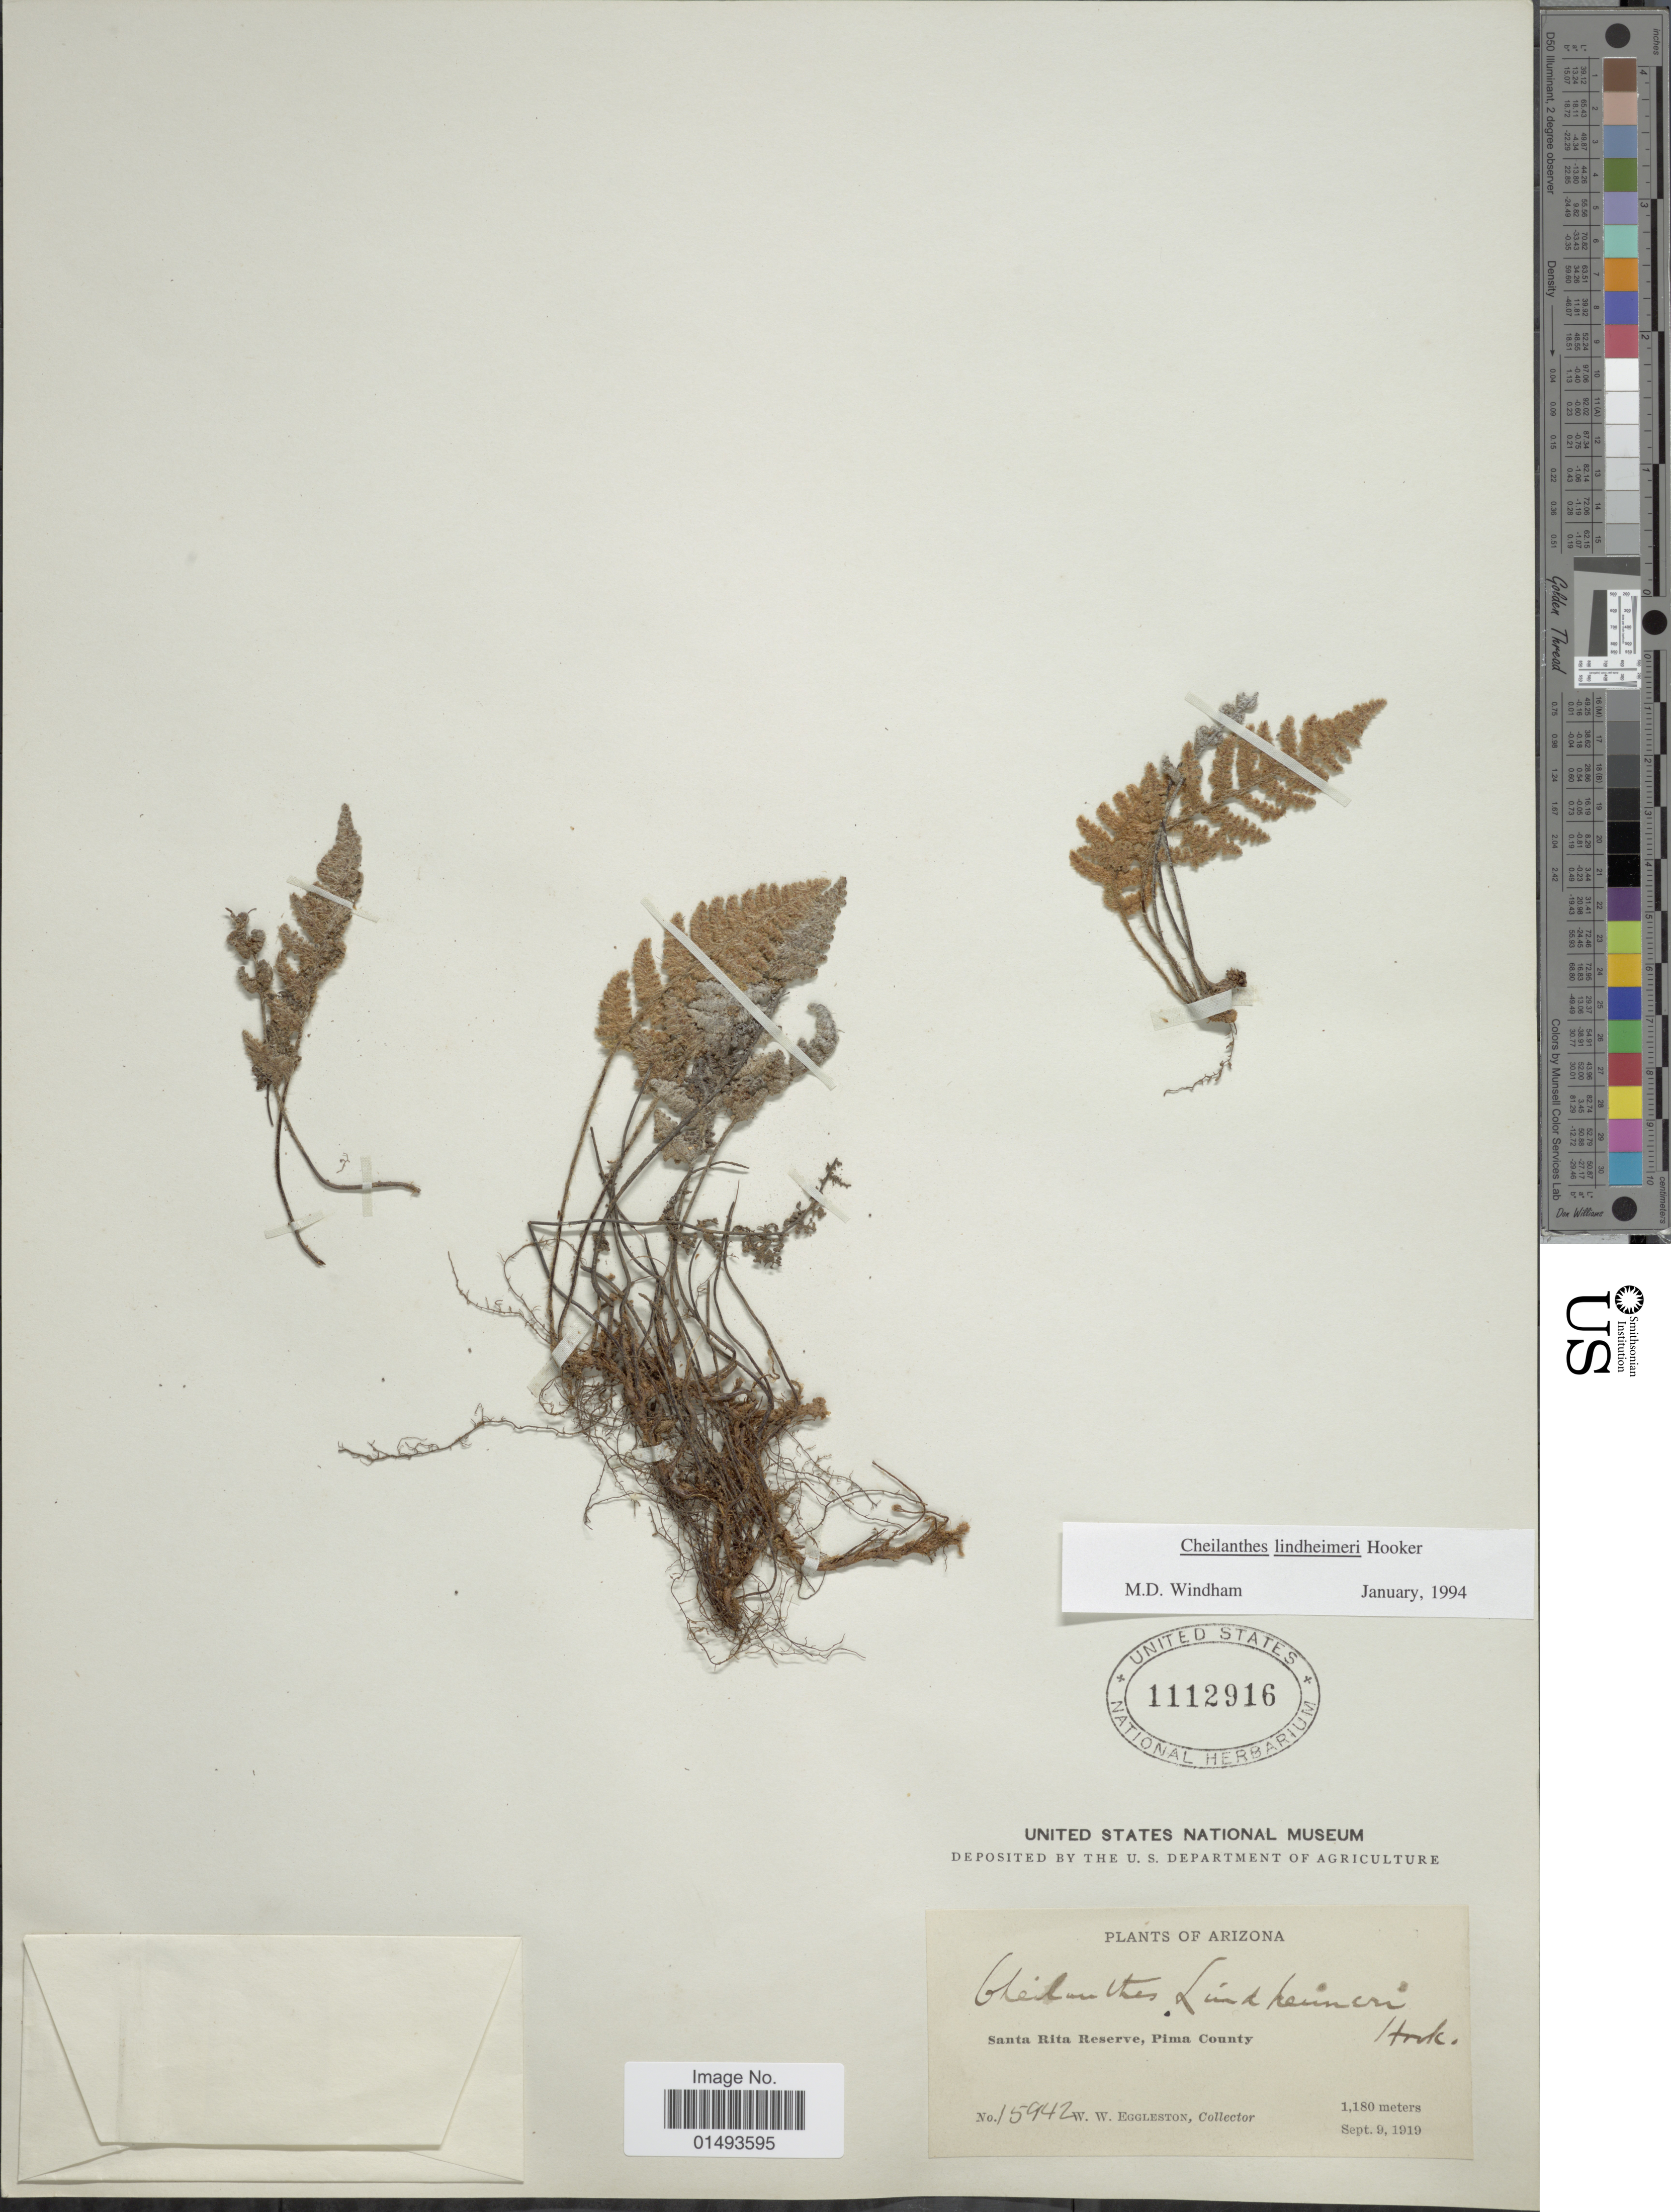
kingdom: Plantae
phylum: Tracheophyta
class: Polypodiopsida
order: Polypodiales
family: Pteridaceae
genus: Myriopteris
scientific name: Myriopteris lindheimeri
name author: (Hook.) J. Sm.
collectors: W. W. Eggleston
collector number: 15942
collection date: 1919-09-09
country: United States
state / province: Arizona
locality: Plants of Arizona, Santa Rita Reserve, Pima County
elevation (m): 1180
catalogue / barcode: US 1112916